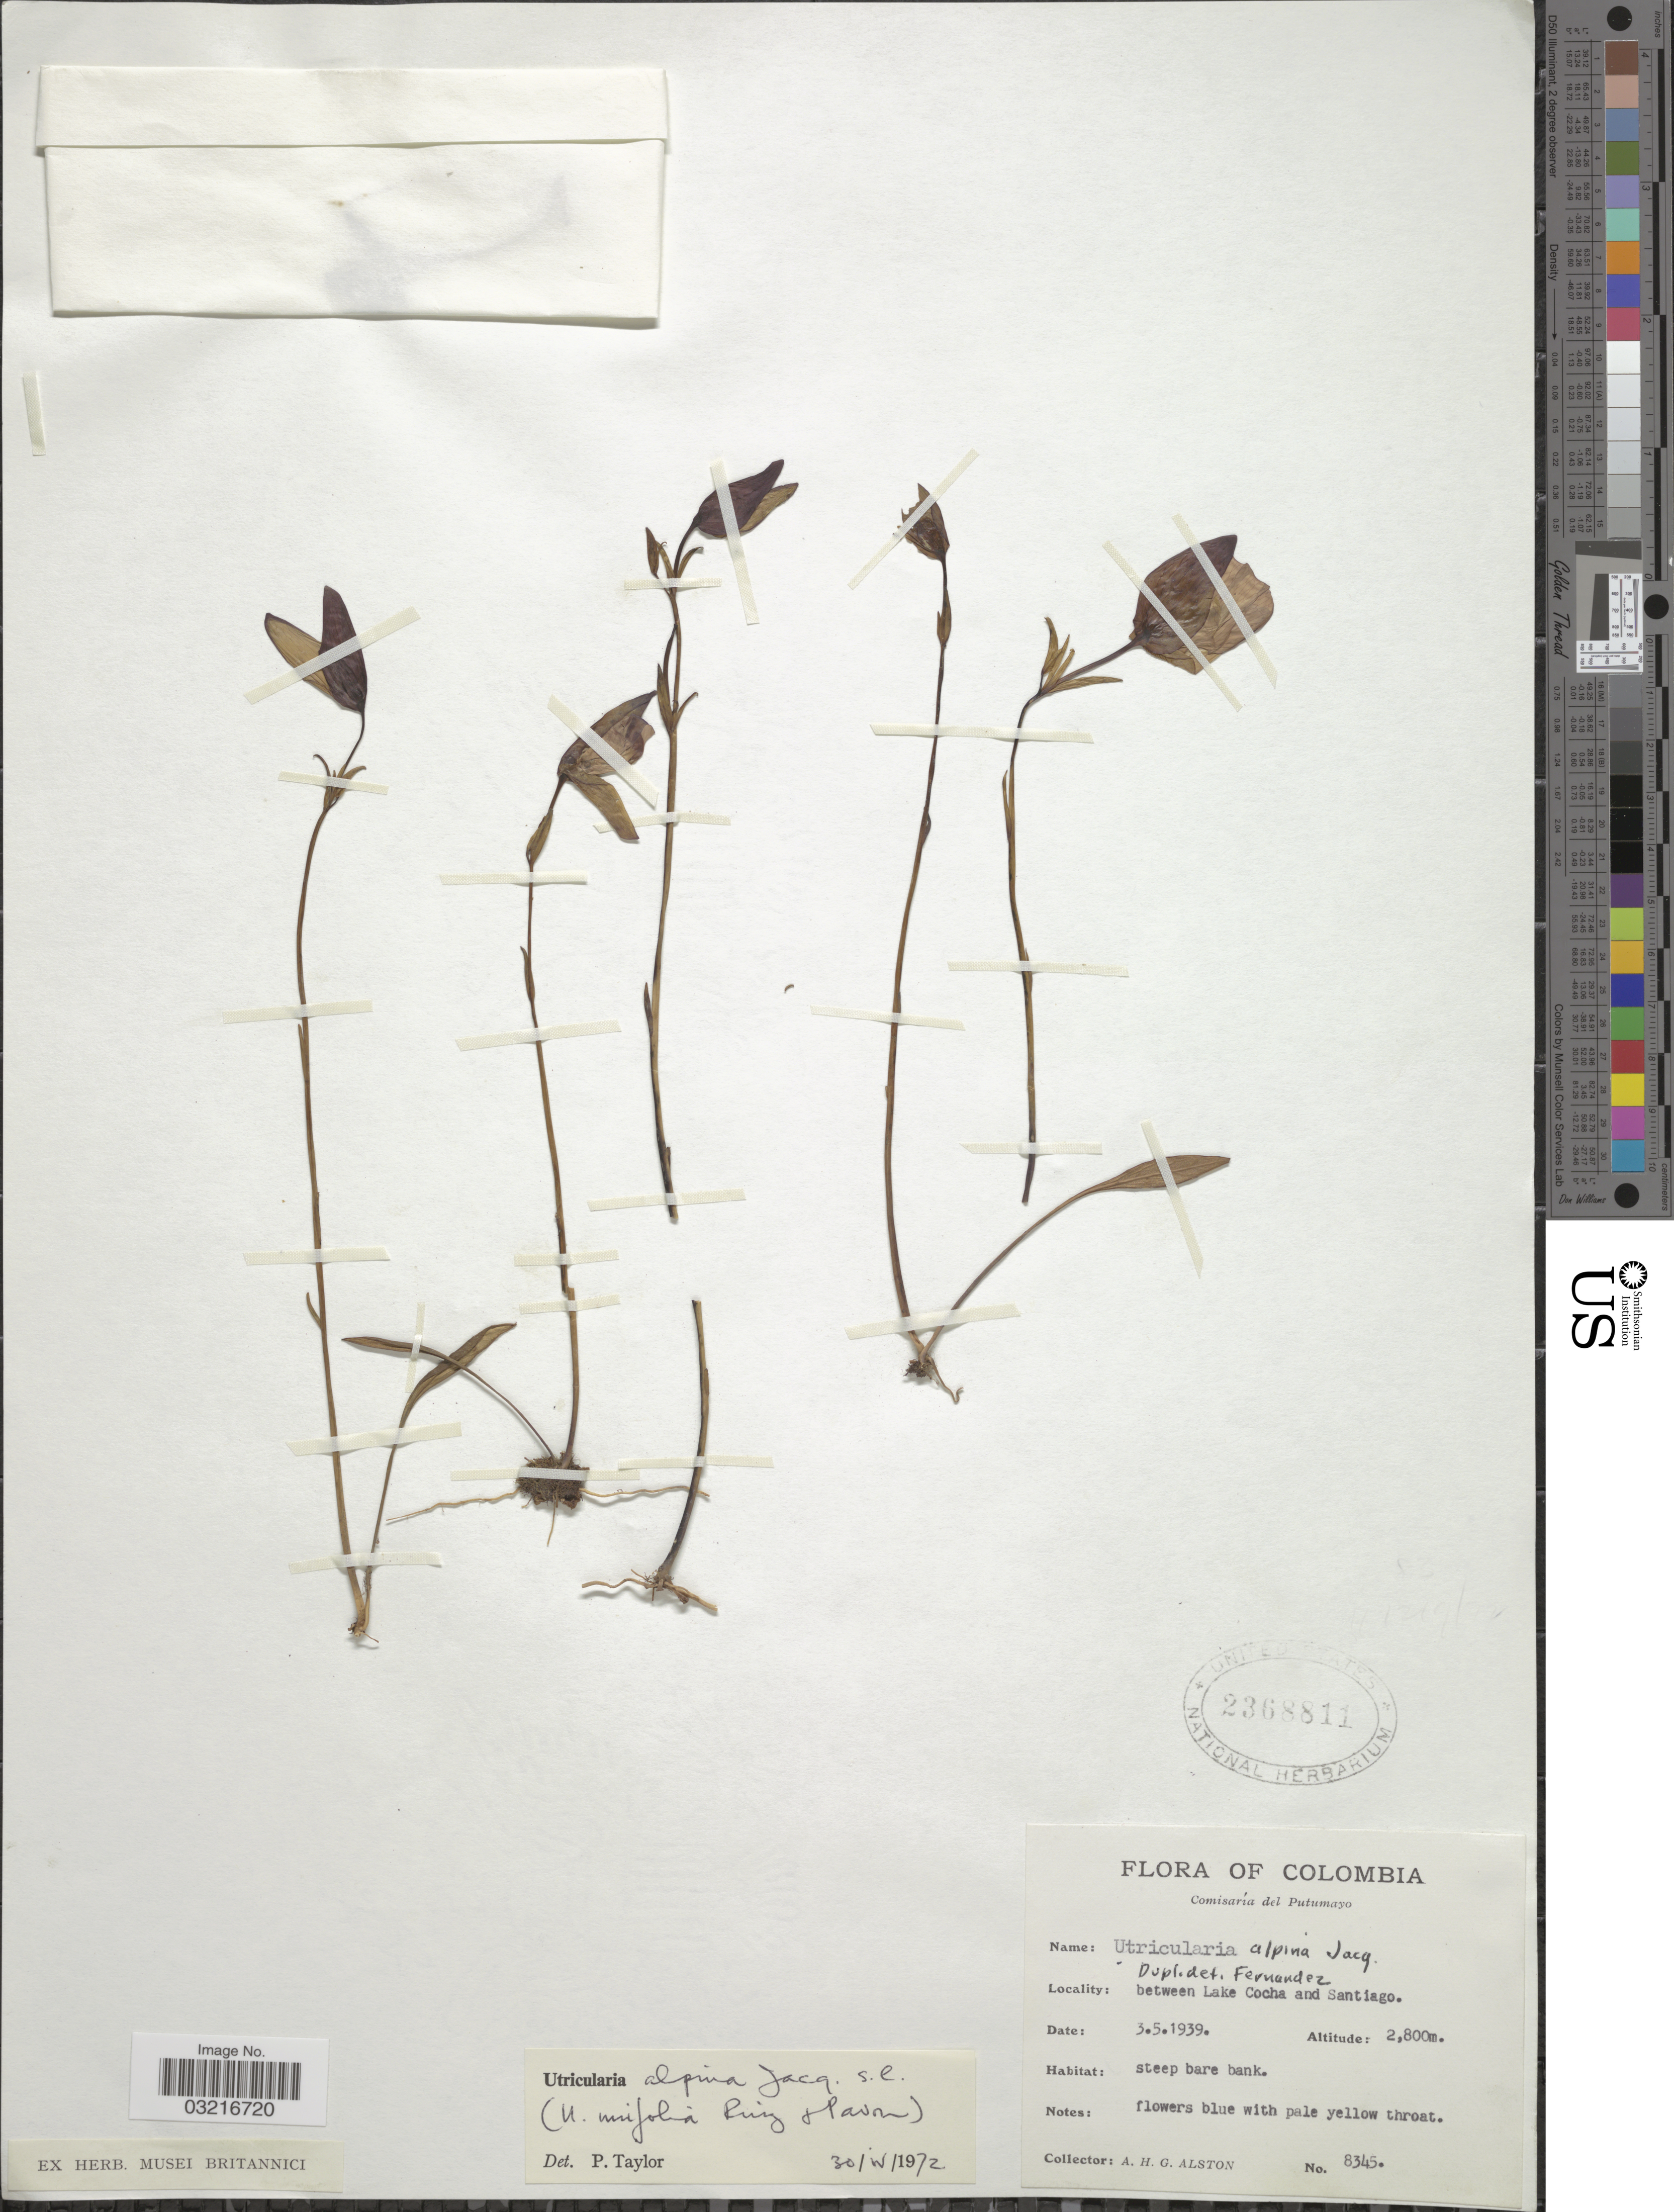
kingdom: Plantae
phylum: Tracheophyta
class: Magnoliopsida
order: Lamiales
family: Lentibulariaceae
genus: Utricularia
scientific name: Utricularia unifolia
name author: Ruiz & Pav.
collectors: A. H. Alston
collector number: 8345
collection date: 1939-05-03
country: Colombia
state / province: Putumayo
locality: Comisaría del Putumayo, between Lake Cocha and Santiago.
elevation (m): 2800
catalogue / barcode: US 2368811